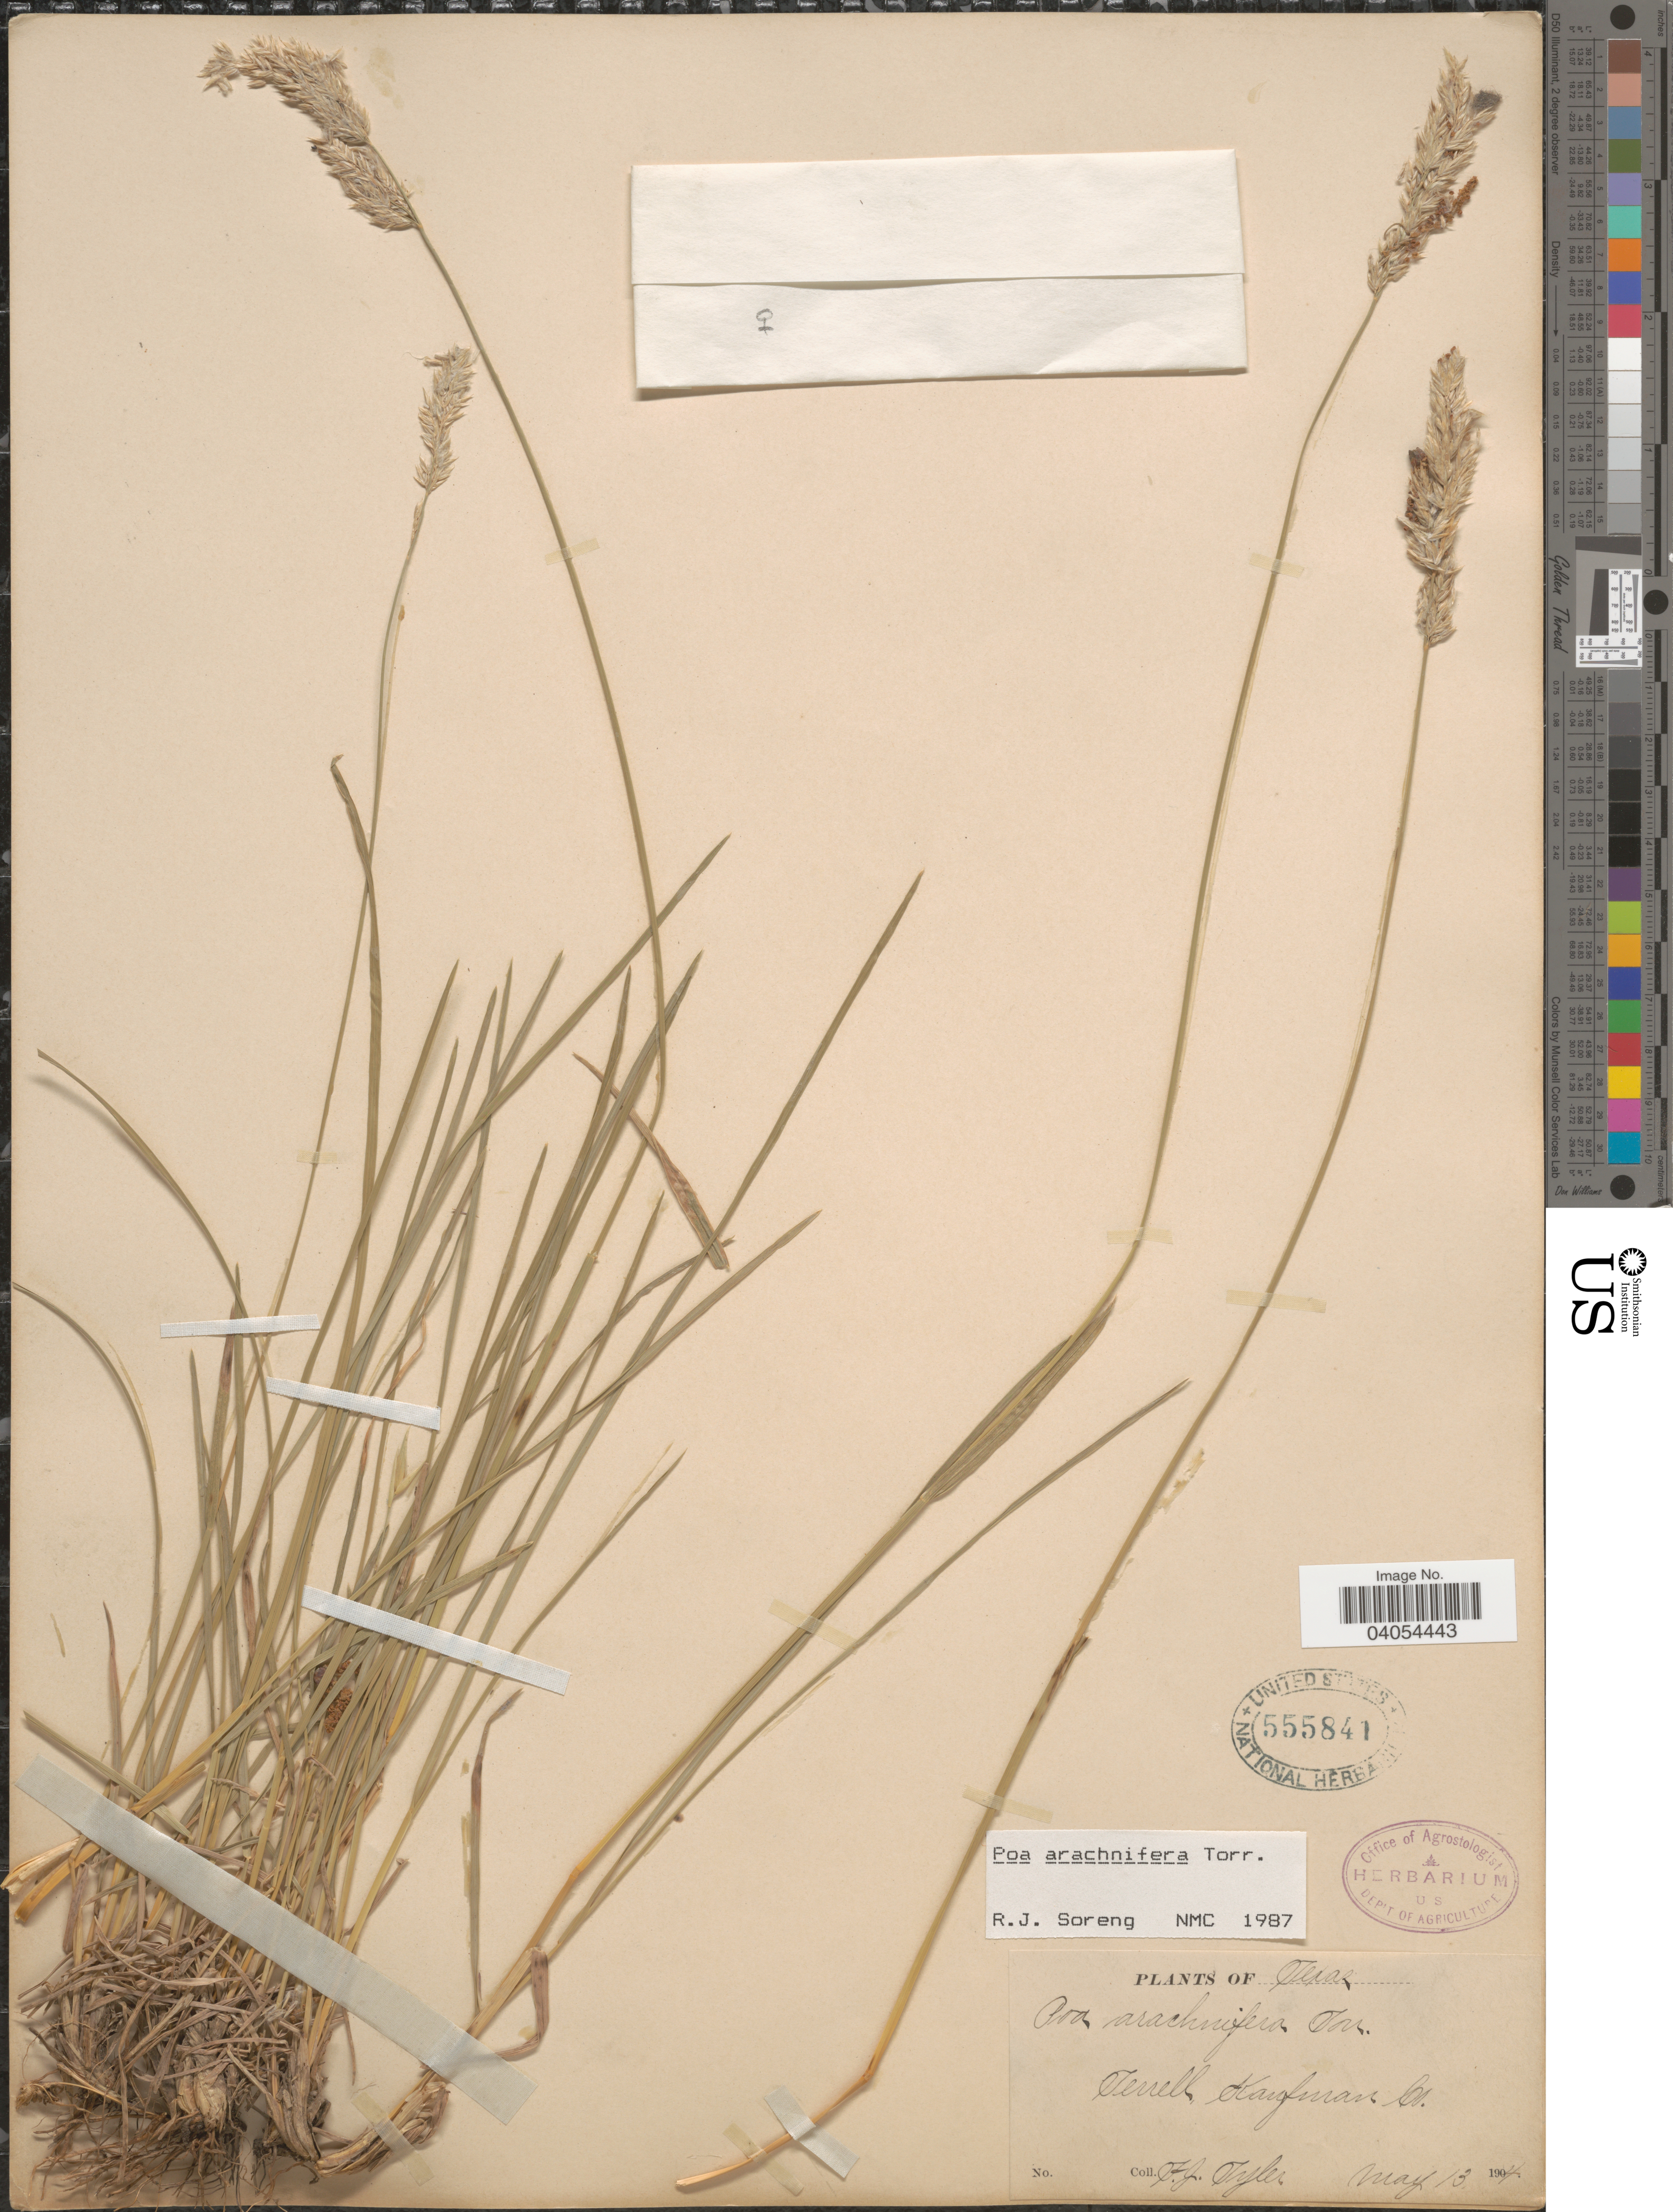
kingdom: Plantae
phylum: Tracheophyta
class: Liliopsida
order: Poales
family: Poaceae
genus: Poa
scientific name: Poa arachnifera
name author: Torr.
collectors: F. Tyler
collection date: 1904-05-13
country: United States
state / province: Texas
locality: Terrell, Kaufman Co.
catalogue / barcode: US 555841